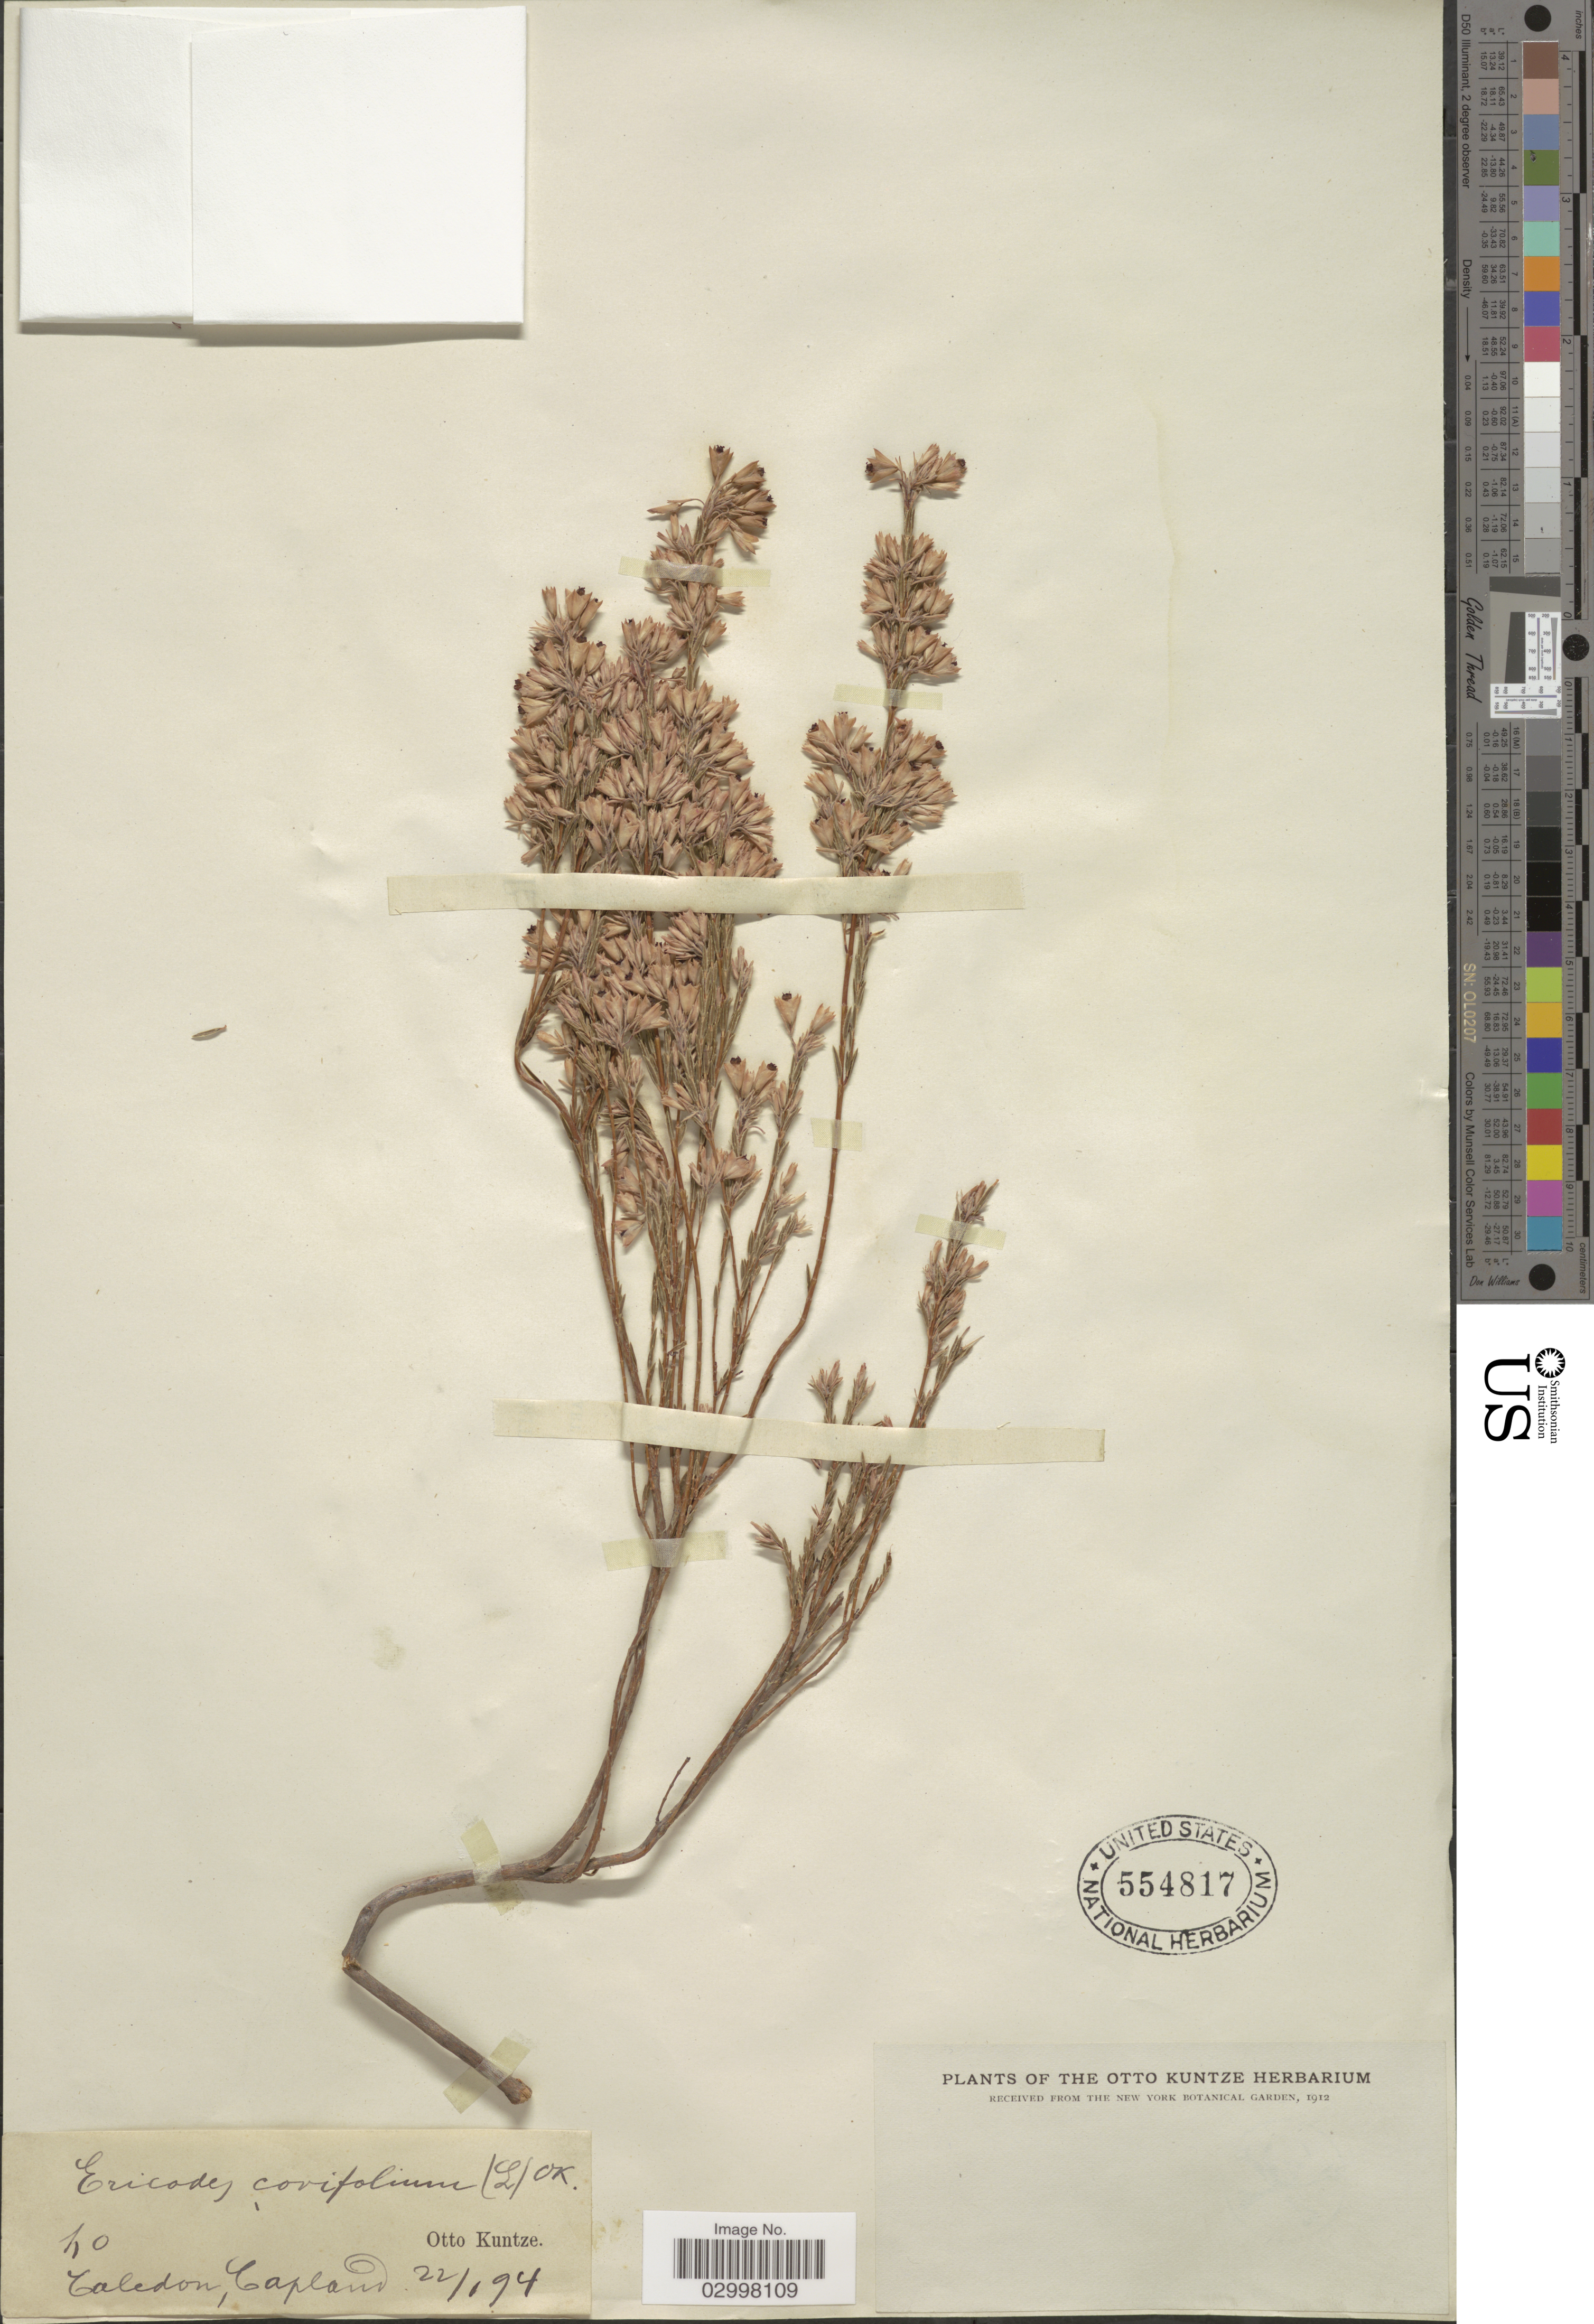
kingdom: Plantae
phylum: Tracheophyta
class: Magnoliopsida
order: Ericales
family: Ericaceae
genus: Erica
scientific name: Erica corifolia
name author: L.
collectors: C.E.O. Kuntze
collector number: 40*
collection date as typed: Transcribed d/m/y: 22/1/94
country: South Africa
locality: Caledon, Capland.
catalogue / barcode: US 554817